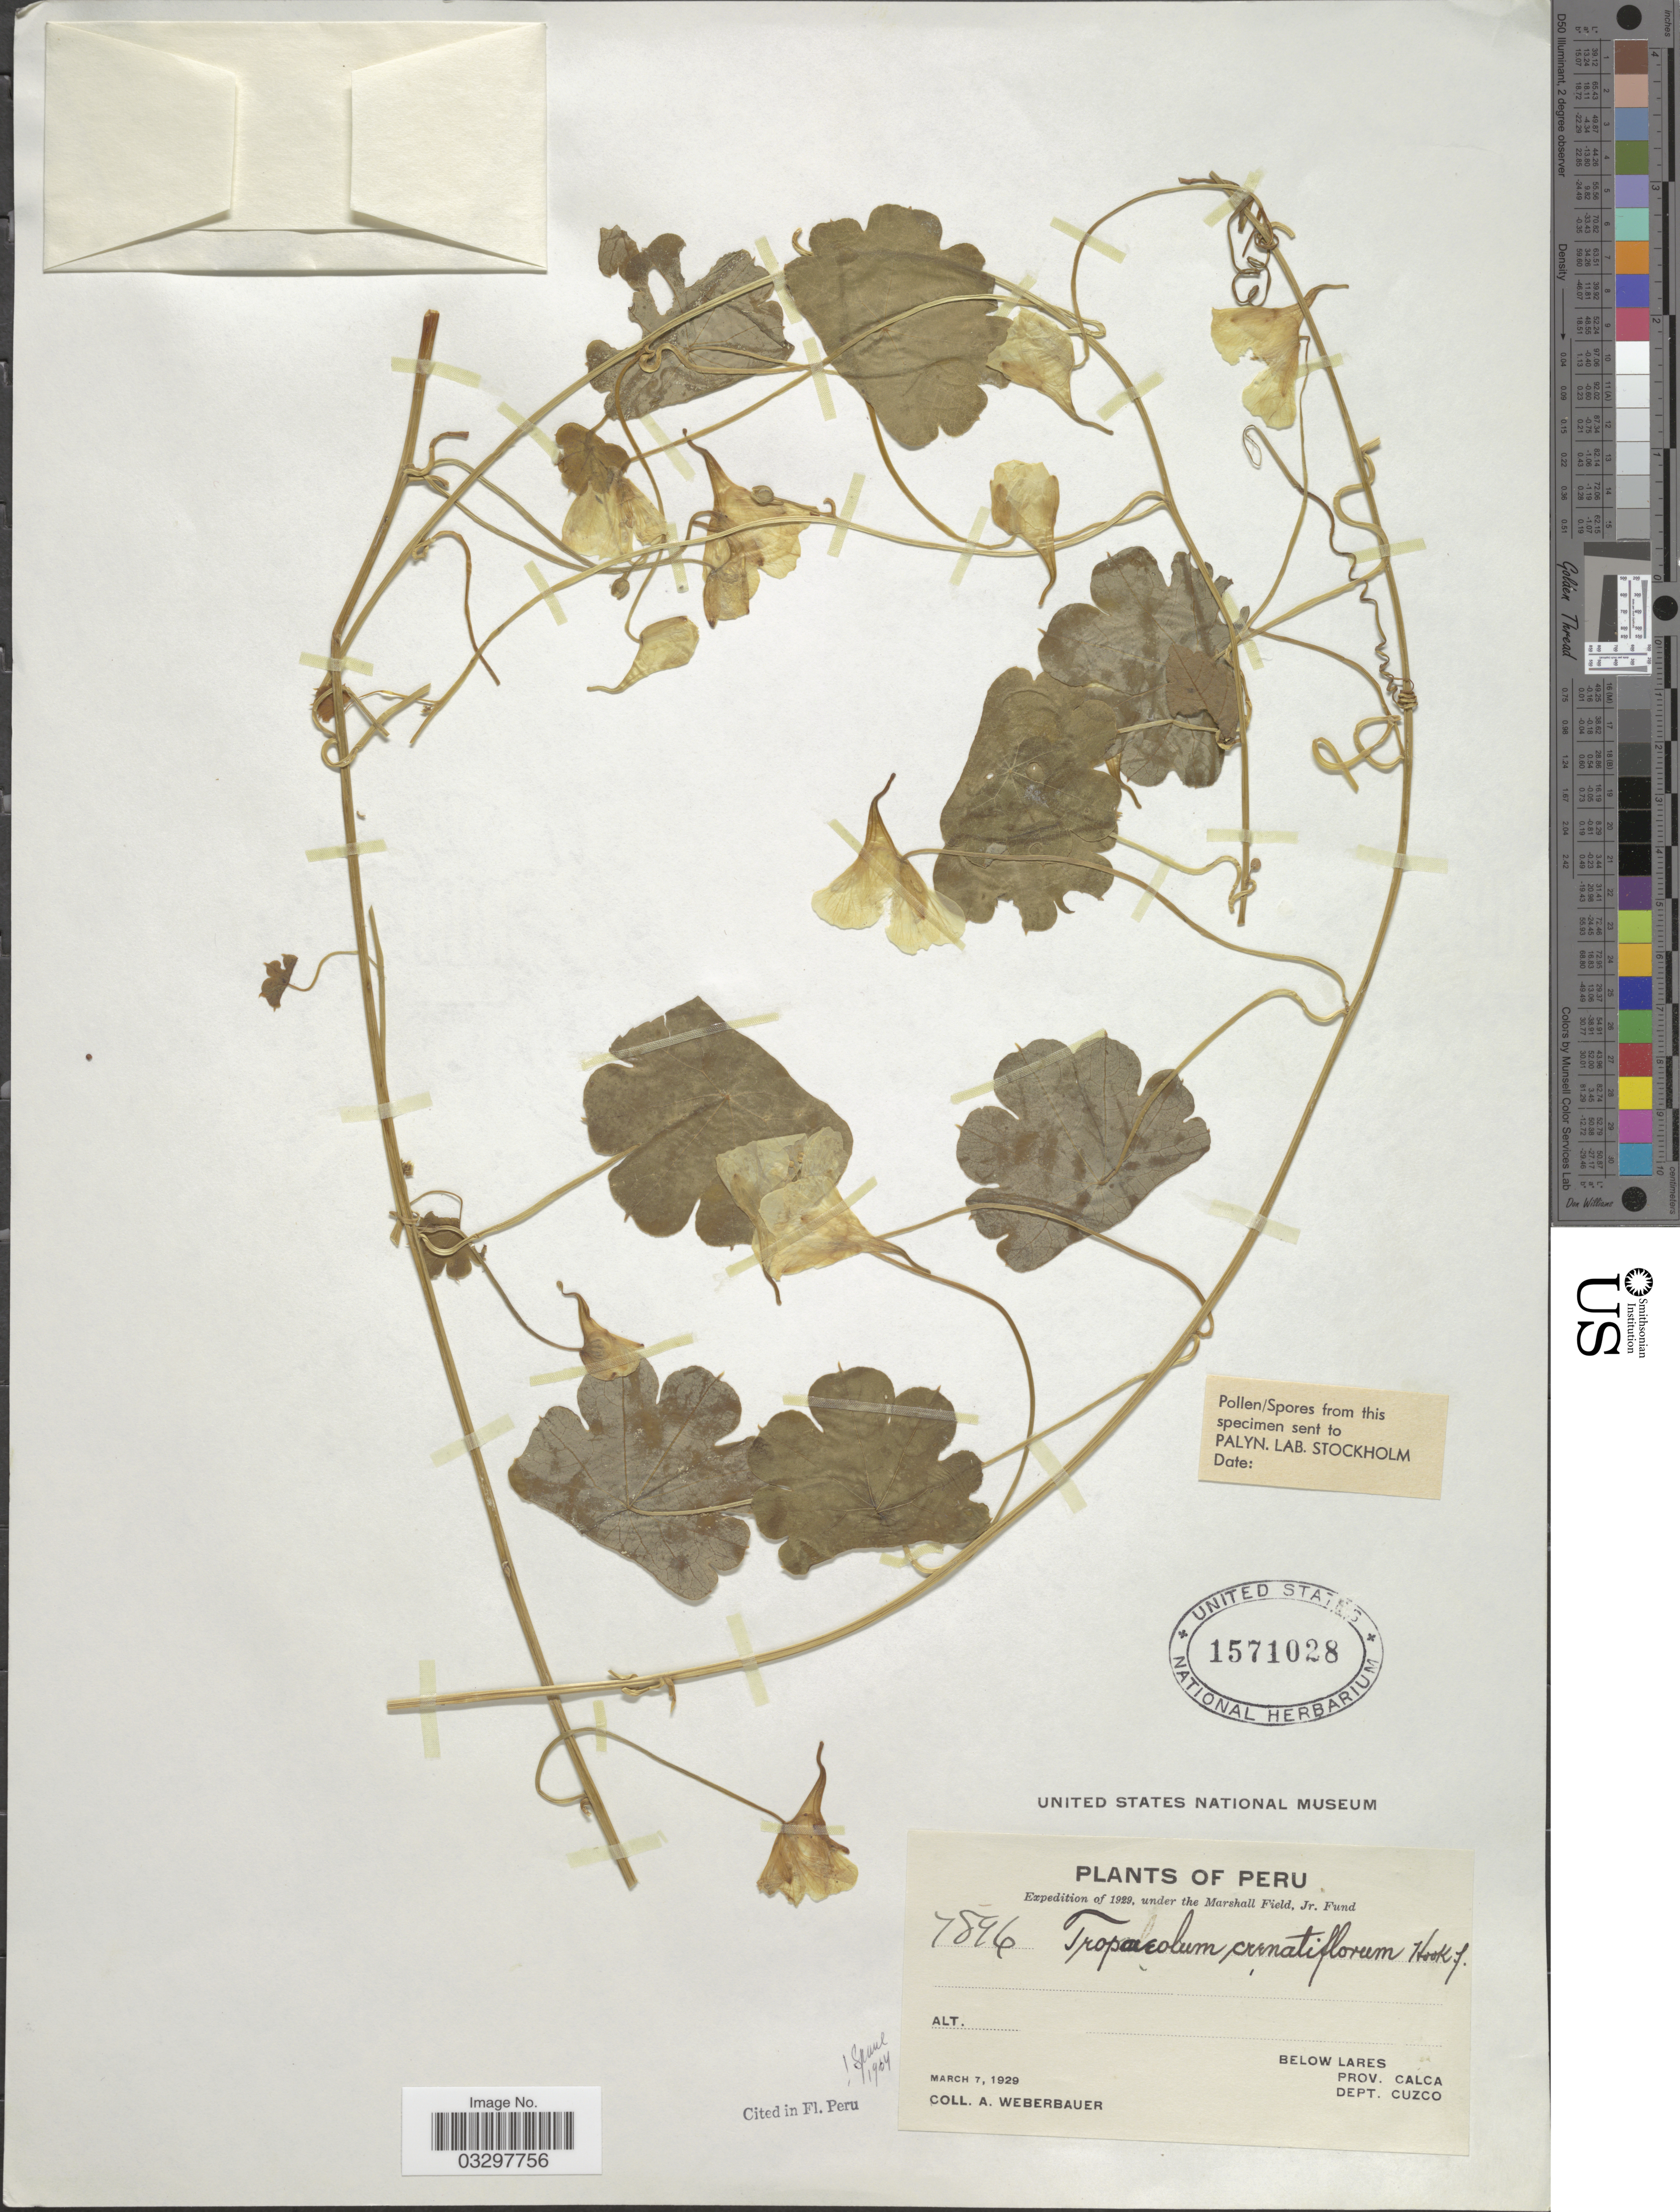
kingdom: Plantae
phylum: Tracheophyta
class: Magnoliopsida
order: Brassicales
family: Tropaeolaceae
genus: Tropaeolum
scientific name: Tropaeolum crenatiflorum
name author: Hook.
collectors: A. Weberbauer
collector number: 7896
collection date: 1929-03-07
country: Peru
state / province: Cusco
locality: Below Lares, Prov. Calca. Dept. Cuzco.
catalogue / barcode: US 1571028